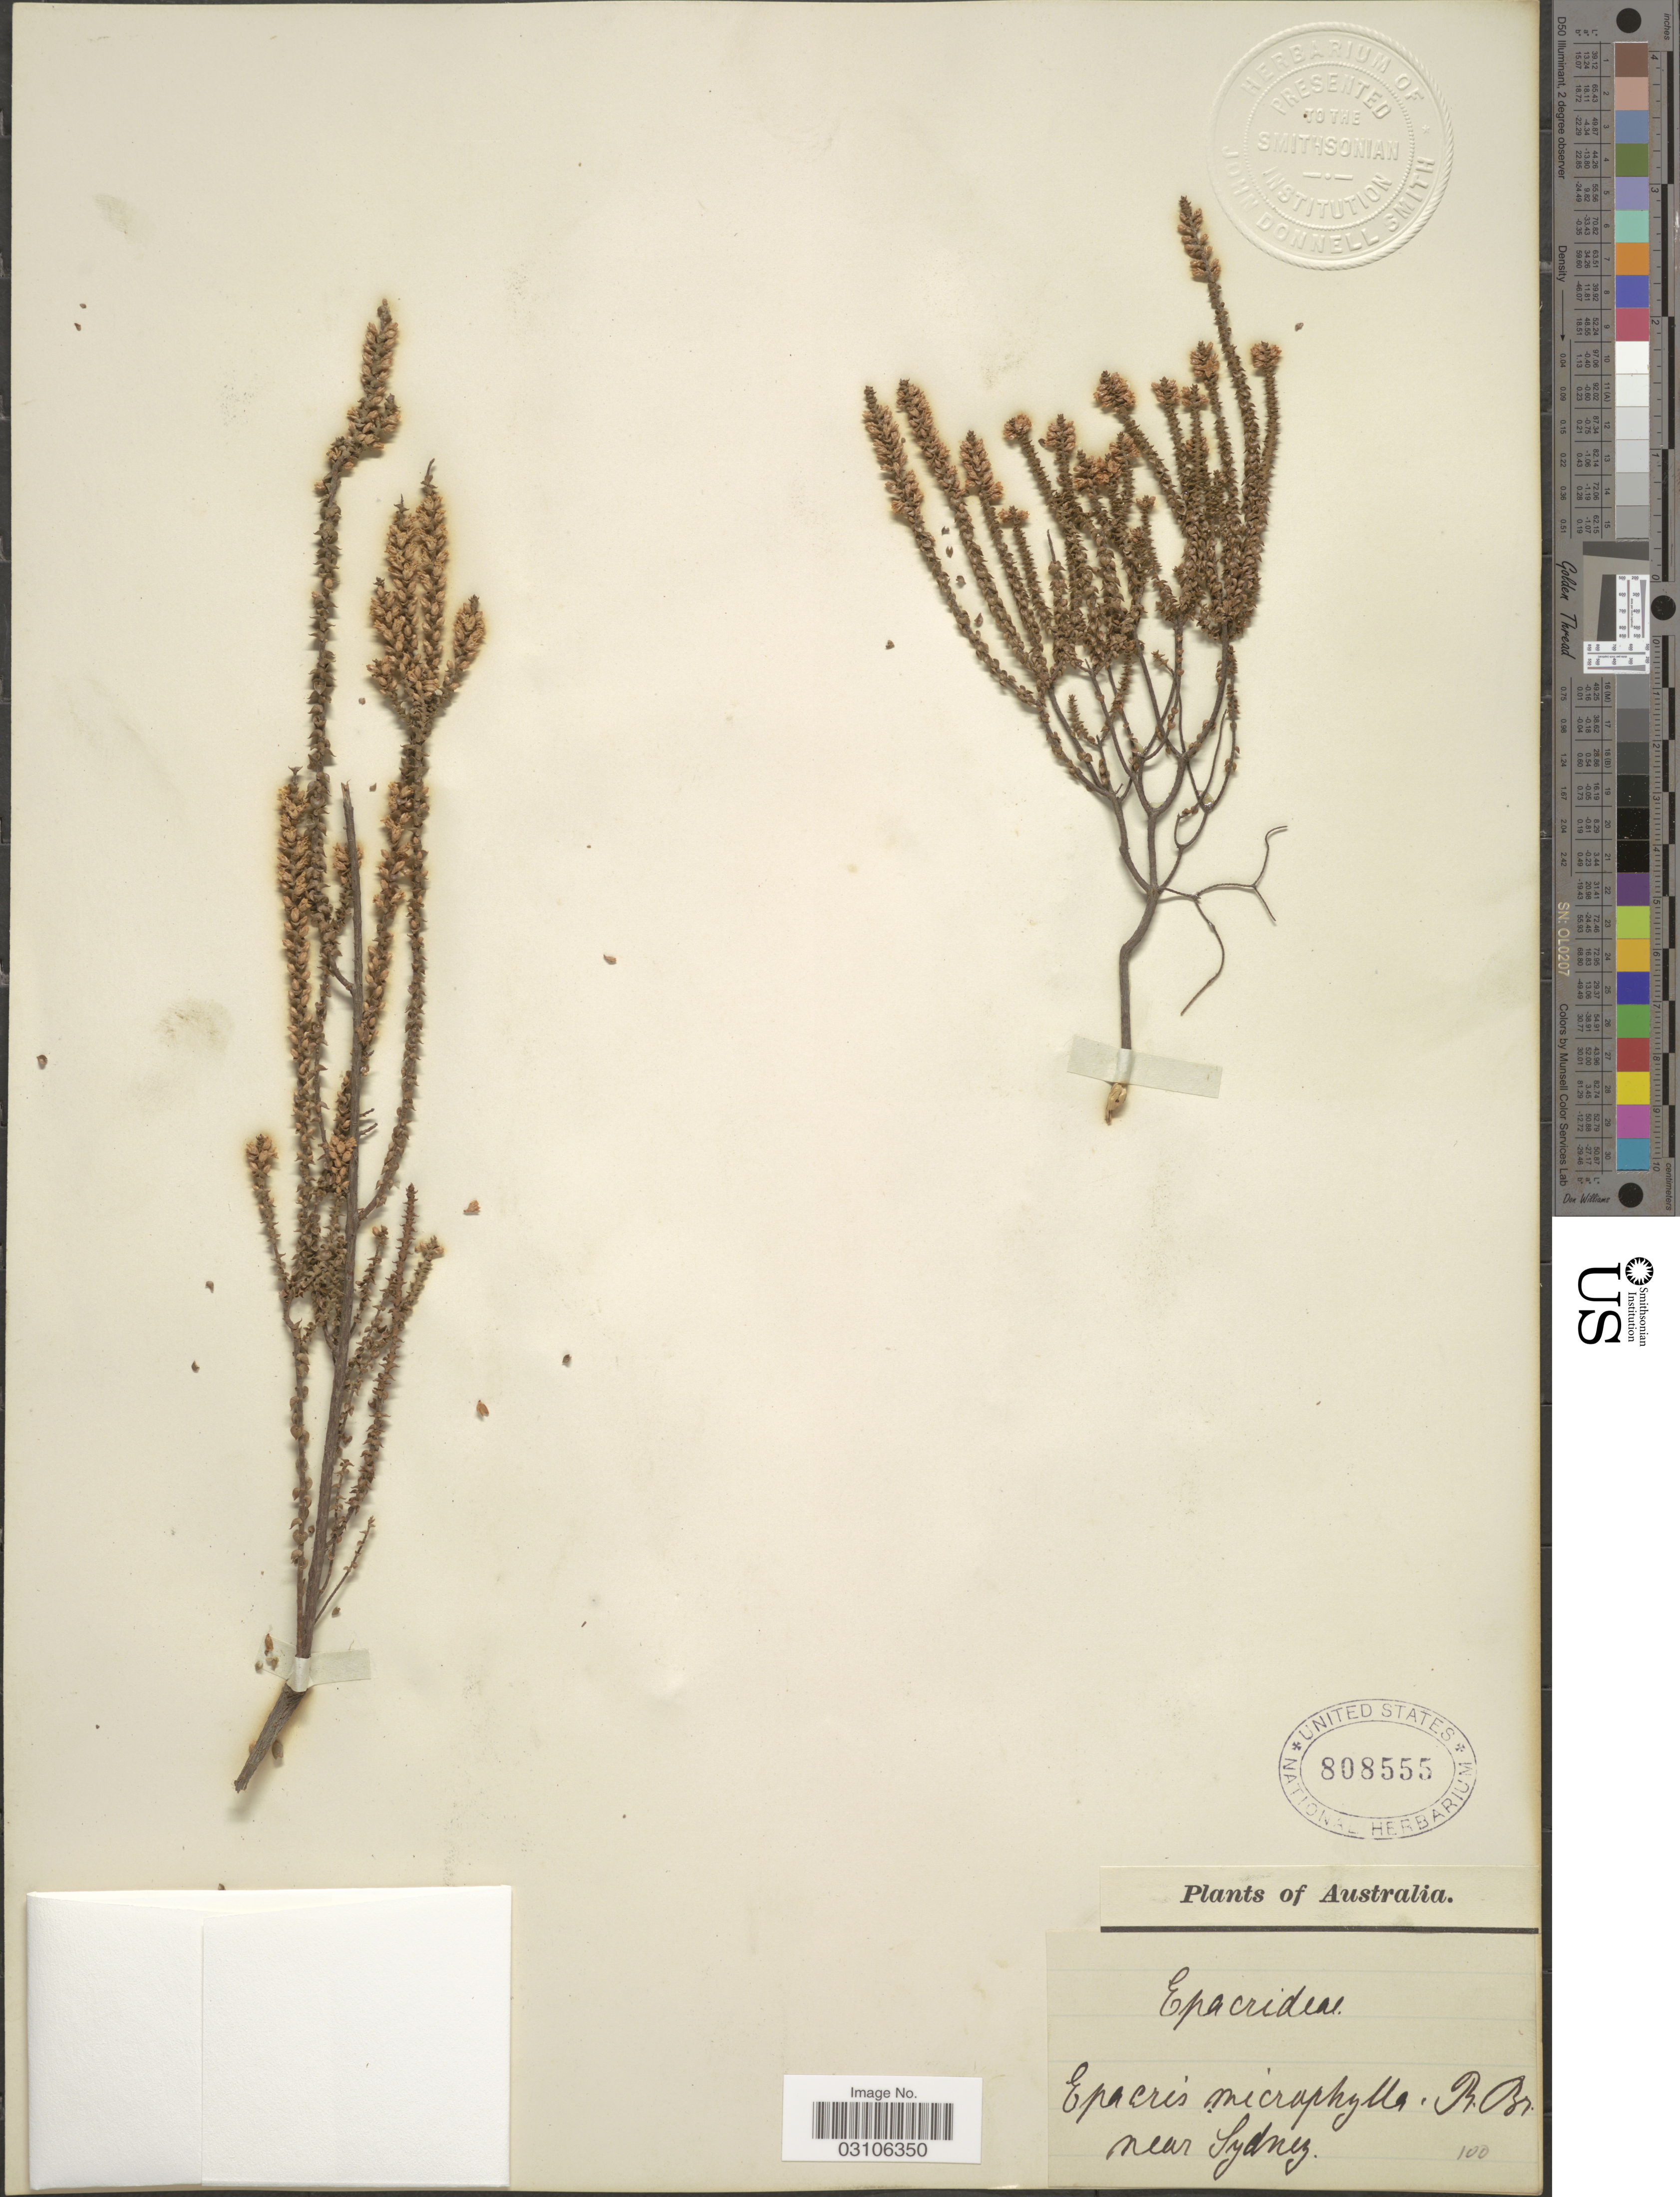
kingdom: Plantae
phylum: Tracheophyta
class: Magnoliopsida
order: Ericales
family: Ericaceae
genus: Epacris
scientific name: Epacris microphylla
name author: R. Br.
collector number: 100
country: Australia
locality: Near Sydney.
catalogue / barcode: US 808555